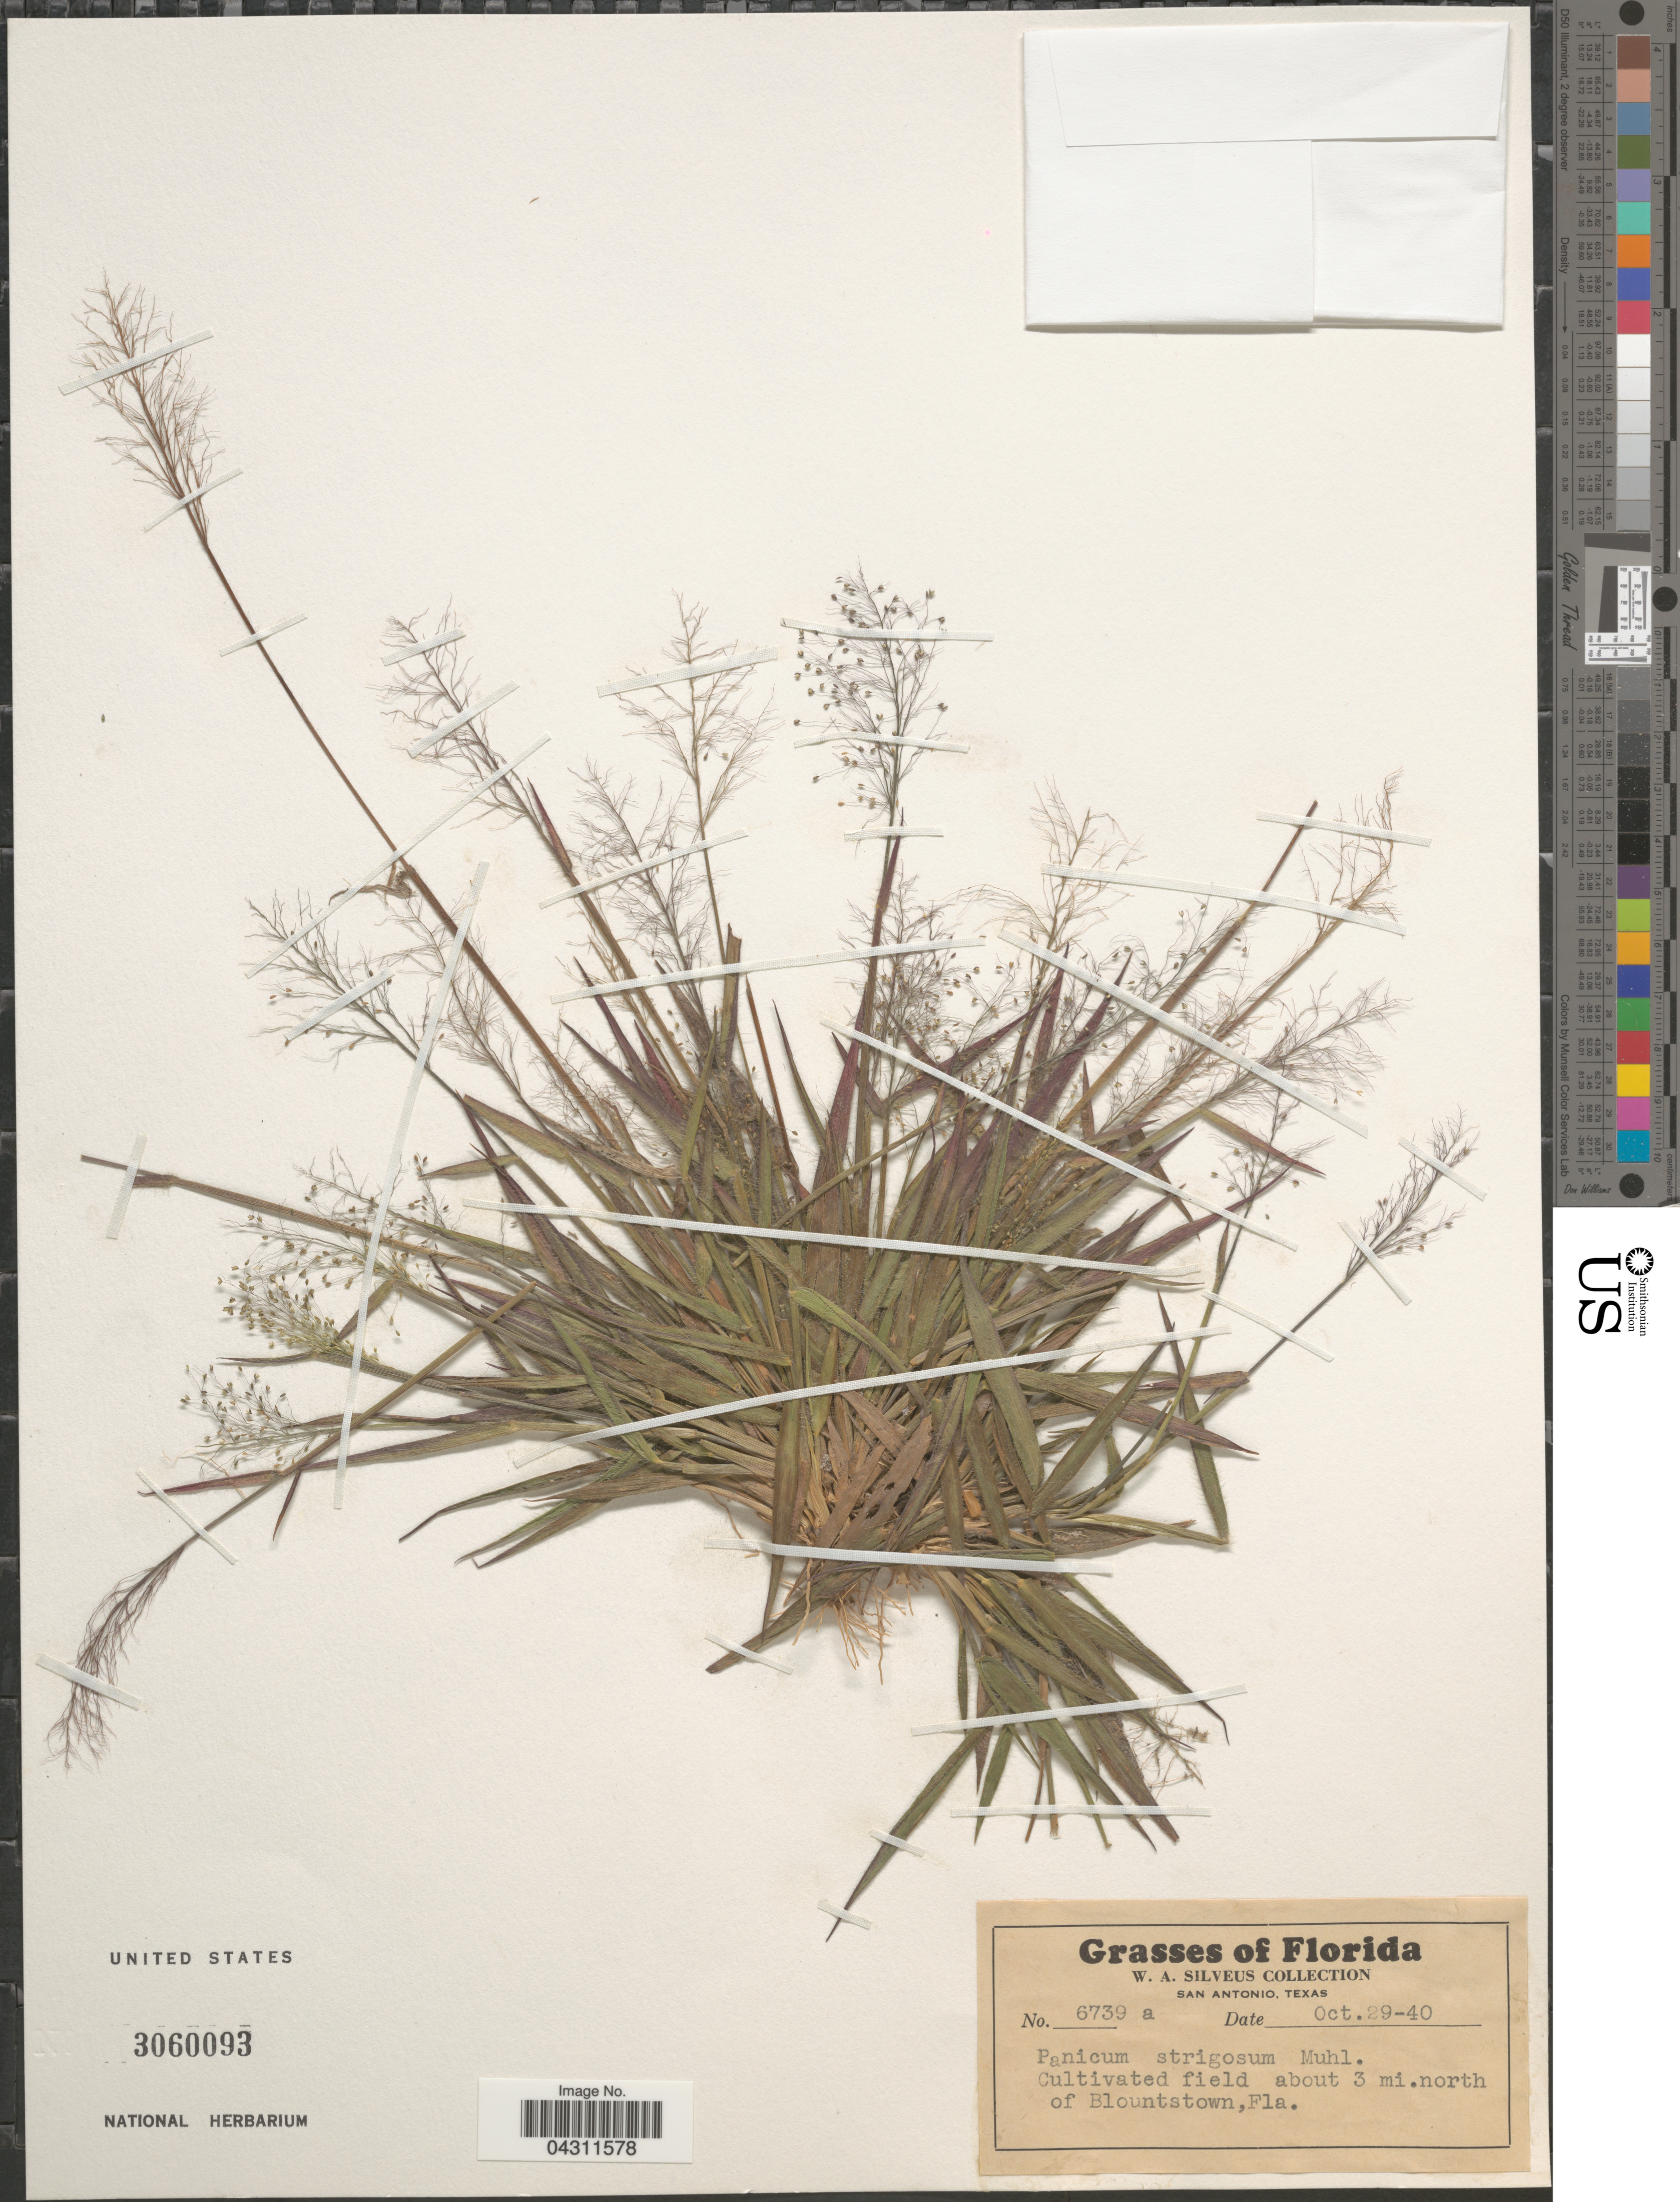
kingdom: Plantae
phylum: Tracheophyta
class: Liliopsida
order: Poales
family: Poaceae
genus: Dichanthelium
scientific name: Dichanthelium strigosum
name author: (Muhl. ex Elliott) Freckmann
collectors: W. Silveus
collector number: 6739a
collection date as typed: Transcribed d/m/y: 29/10/40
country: United States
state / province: Florida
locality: Cultivated field about 3 mi. north of Blountstown.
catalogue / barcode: US 3060093